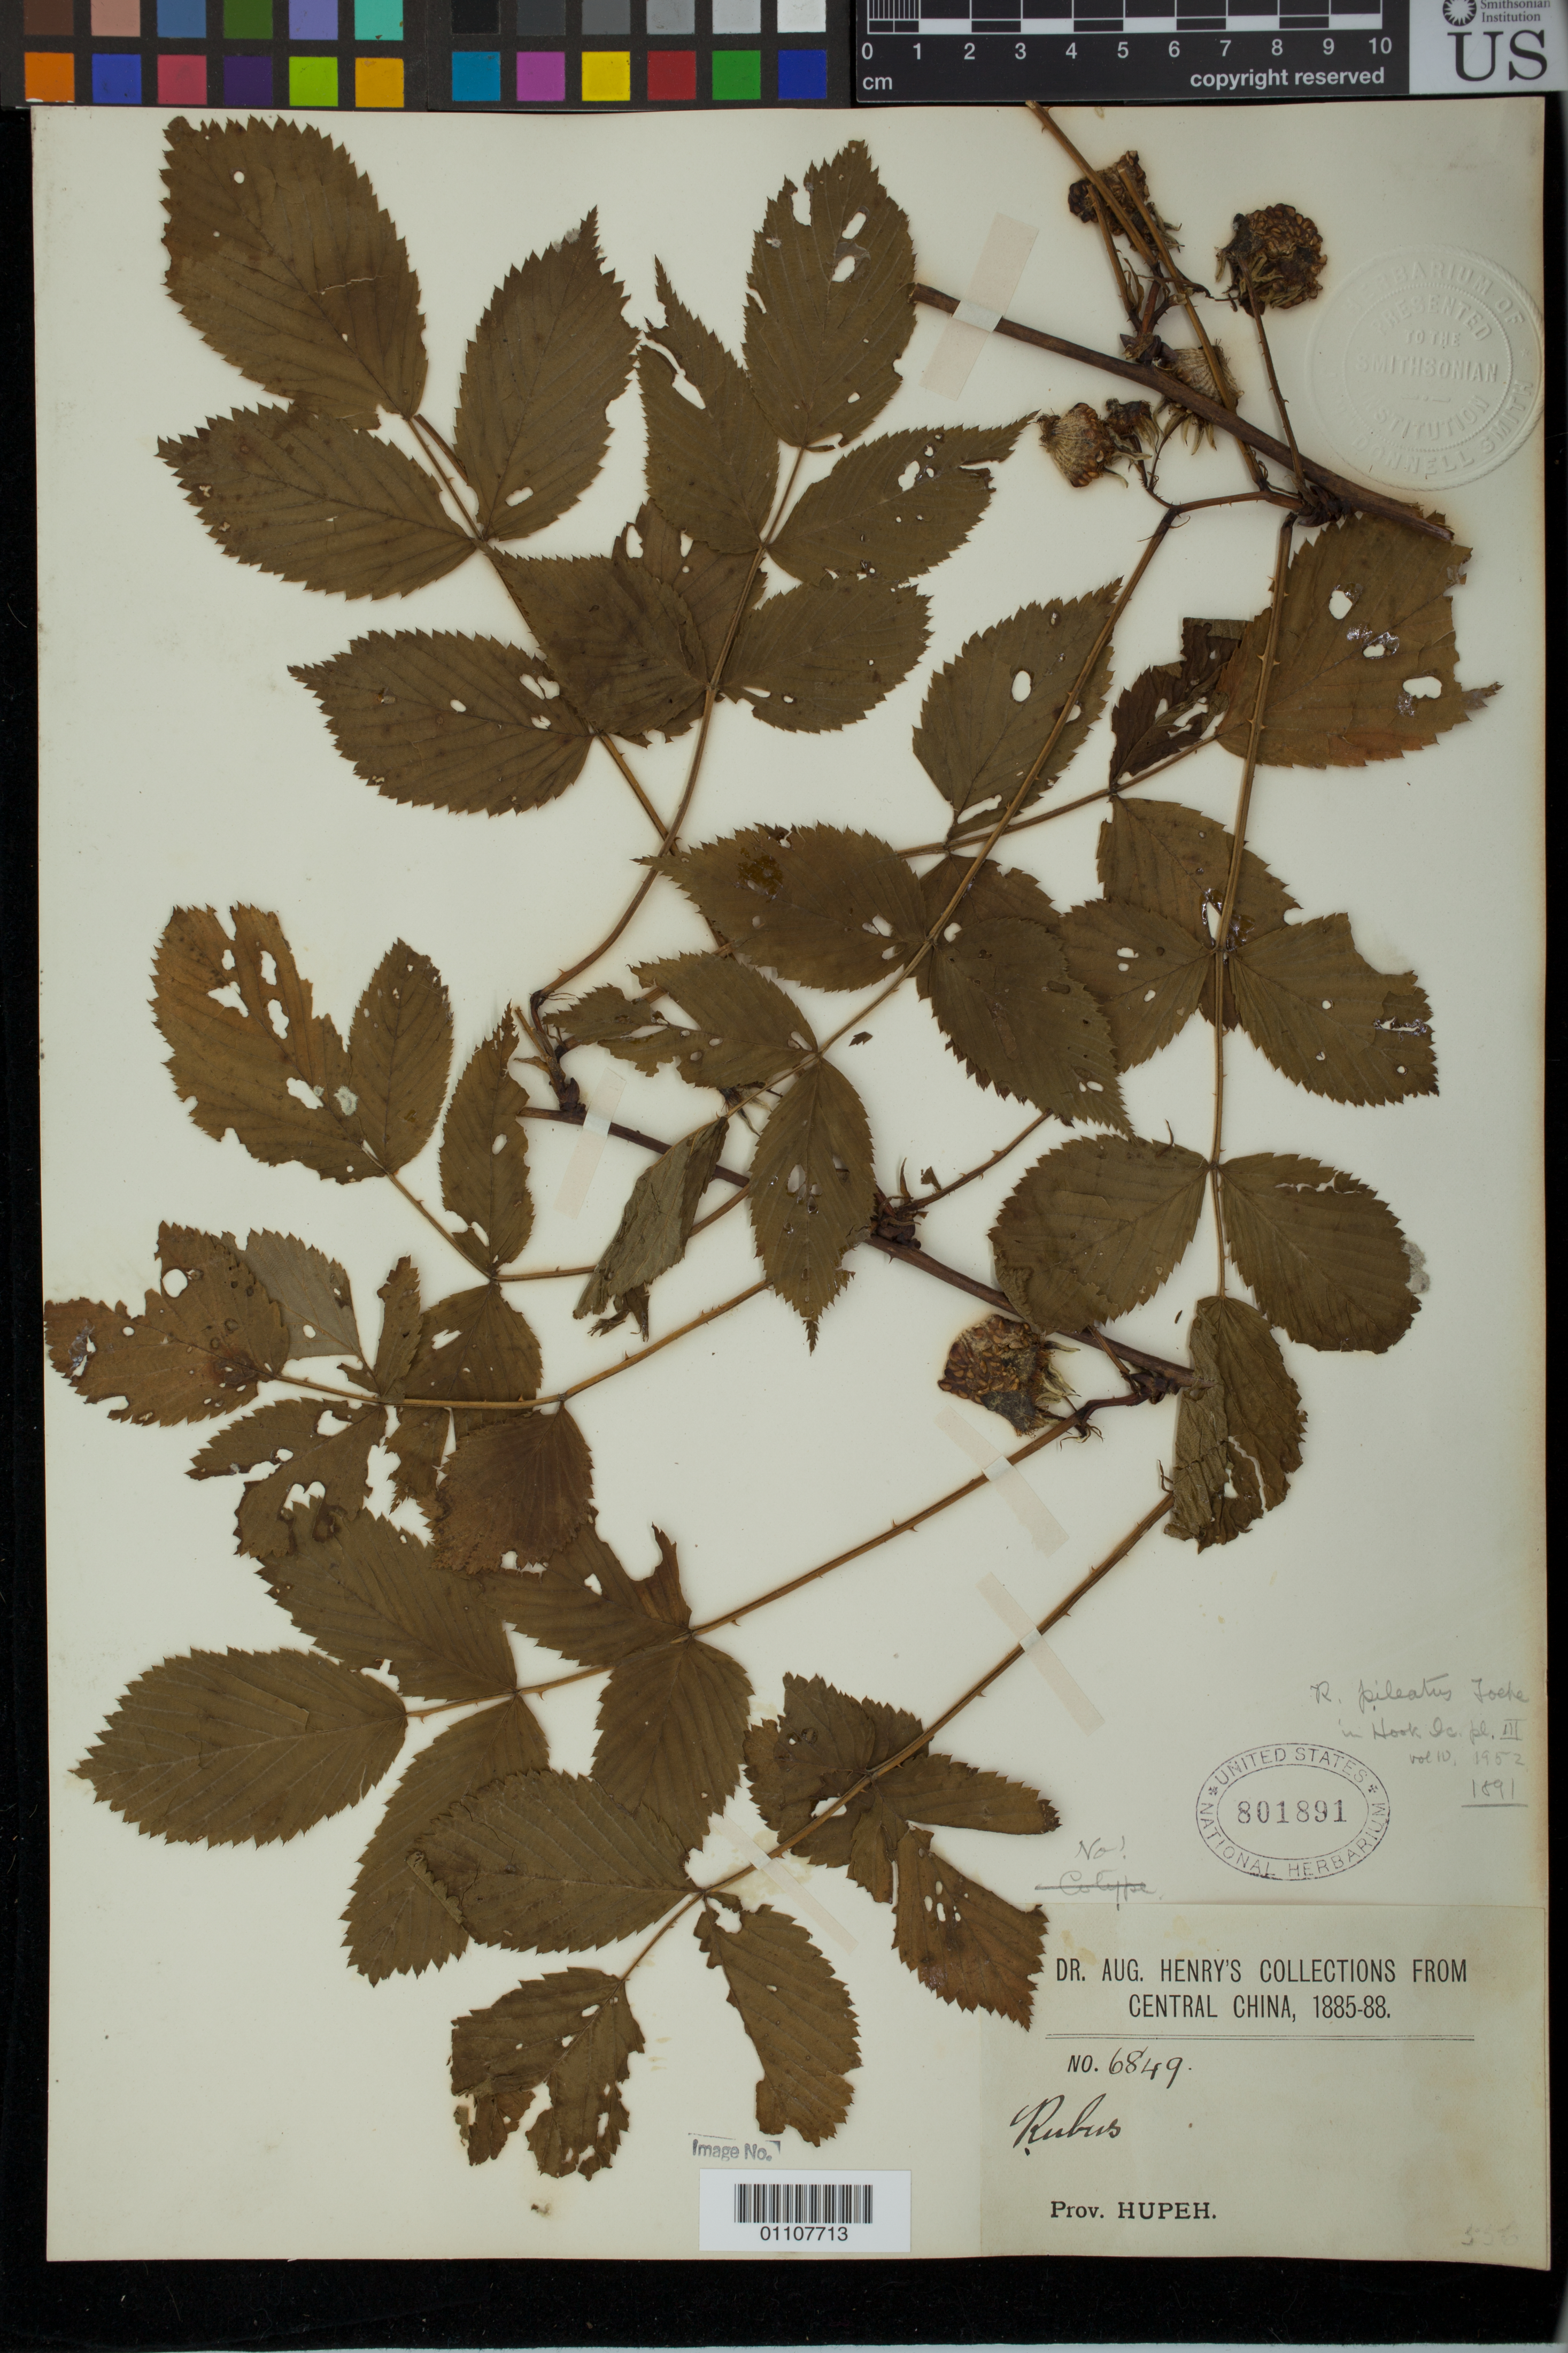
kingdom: Plantae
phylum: Tracheophyta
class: Magnoliopsida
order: Rosales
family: Rosaceae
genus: Rubus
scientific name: Rubus pileatus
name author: Focke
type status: Type Collection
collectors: A. Henry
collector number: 6849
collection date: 1885/1888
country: China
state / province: Hubei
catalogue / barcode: US 801891